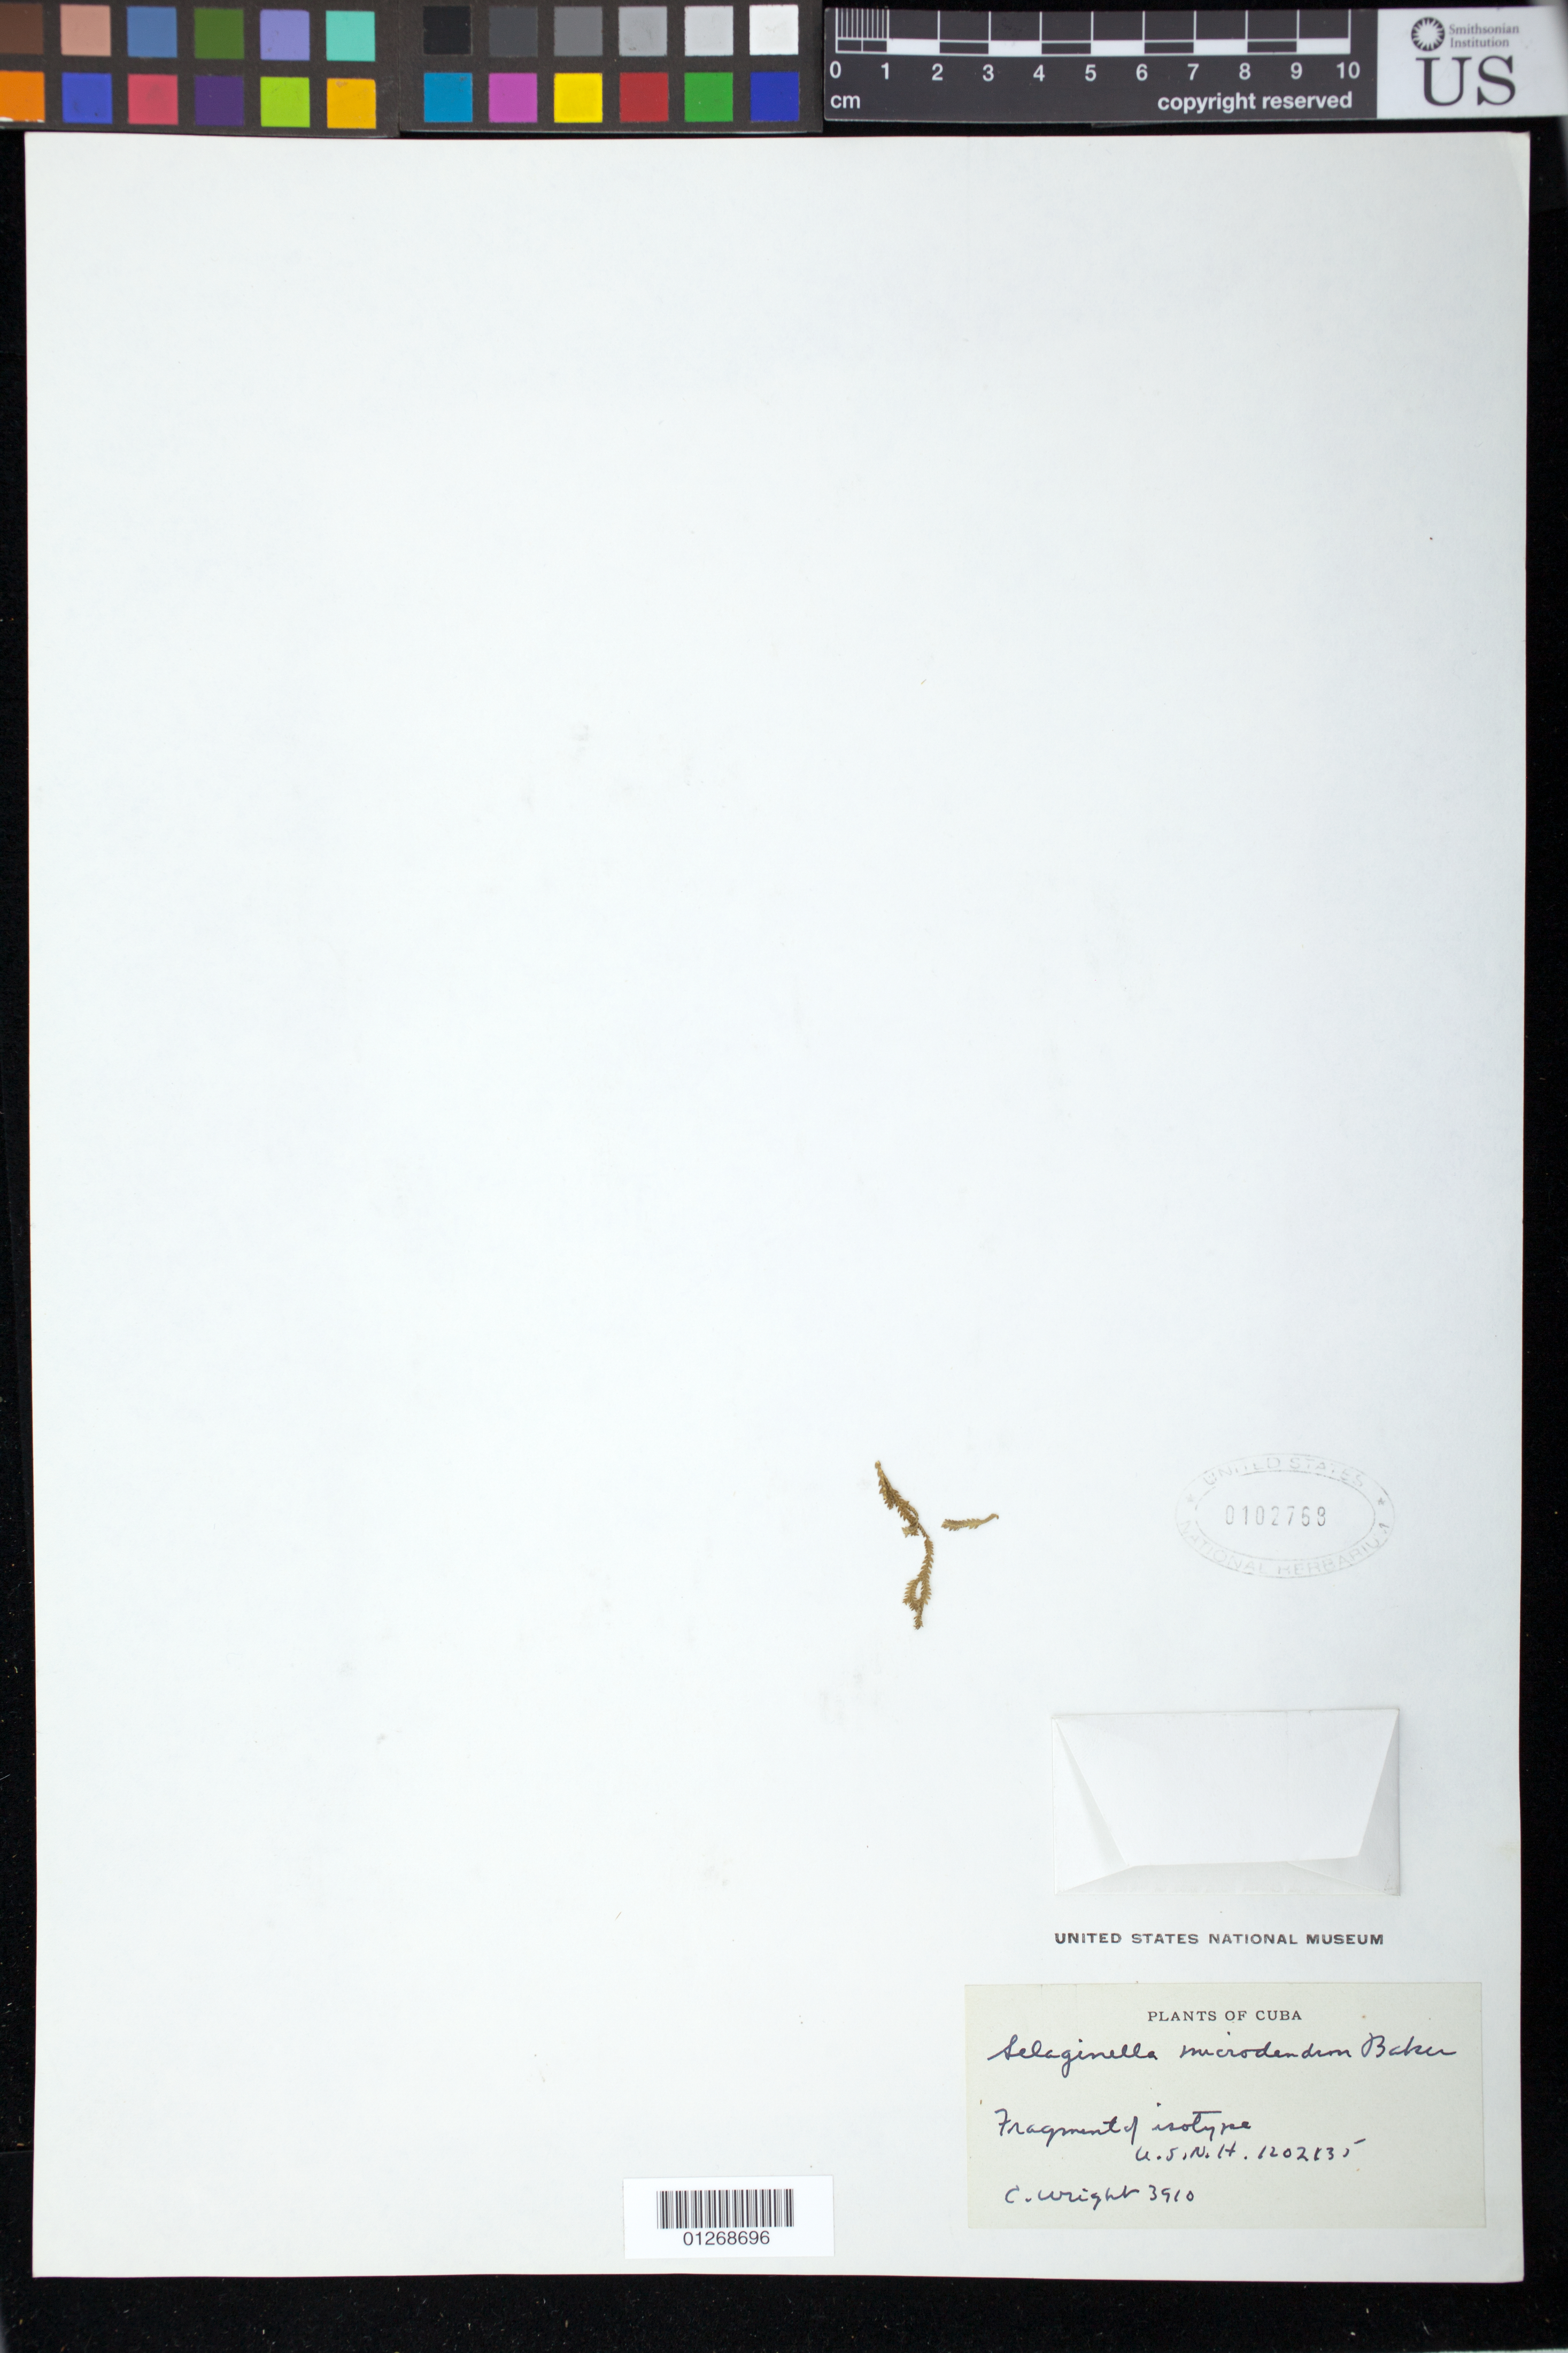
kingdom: Plantae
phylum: Tracheophyta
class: Lycopodiopsida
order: Selaginellales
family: Selaginellaceae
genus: Selaginella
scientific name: Selaginella microdendron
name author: Baker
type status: Type Collection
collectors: C. Wright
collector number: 3910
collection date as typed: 1865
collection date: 1865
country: Cuba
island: Greater Antilles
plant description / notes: Fragmentary material of type specimen, taken from US sheet USNH 1202135.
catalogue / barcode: US 102768